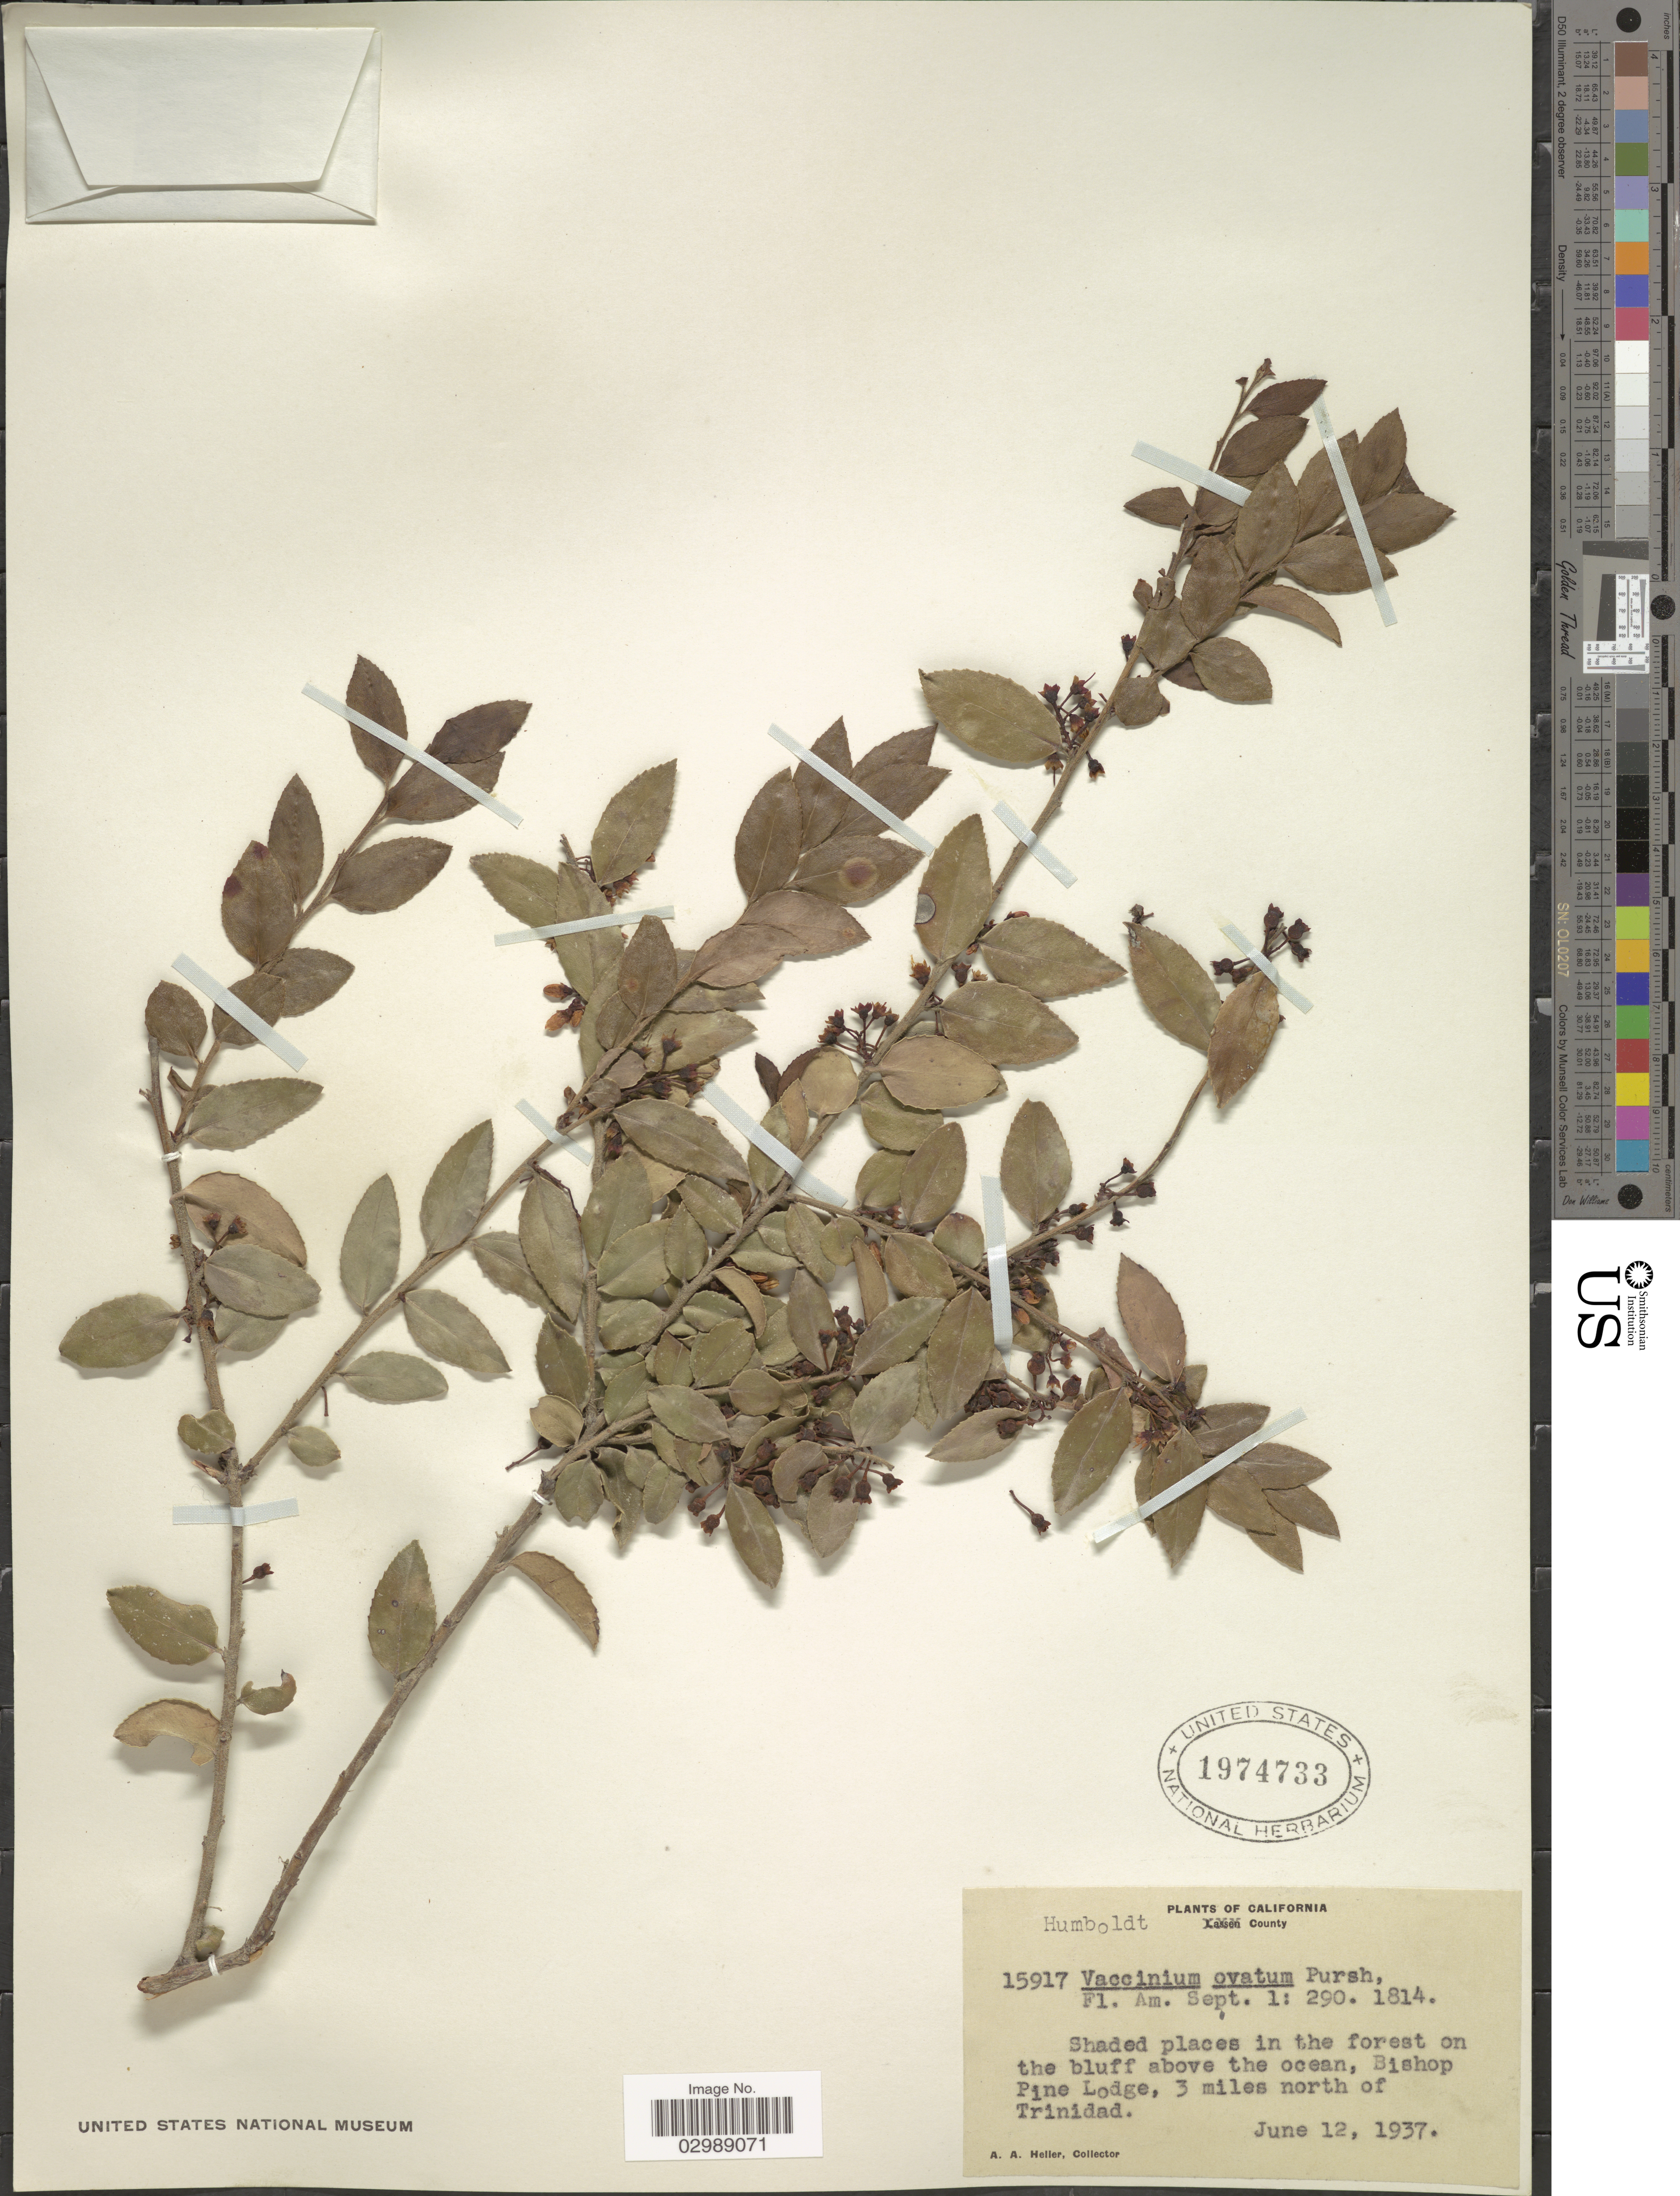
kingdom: Plantae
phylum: Tracheophyta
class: Magnoliopsida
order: Ericales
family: Ericaceae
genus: Vaccinium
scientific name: Vaccinium ovatum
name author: Pursh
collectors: A. A. Heller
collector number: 15917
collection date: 1937-06-12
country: United States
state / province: California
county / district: Humboldt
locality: Humboldt County. Shades places in the forest on the bluff above the ocean, Bishop Pine Lodge, 3 miles north of Trinidad.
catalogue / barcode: US 1974733